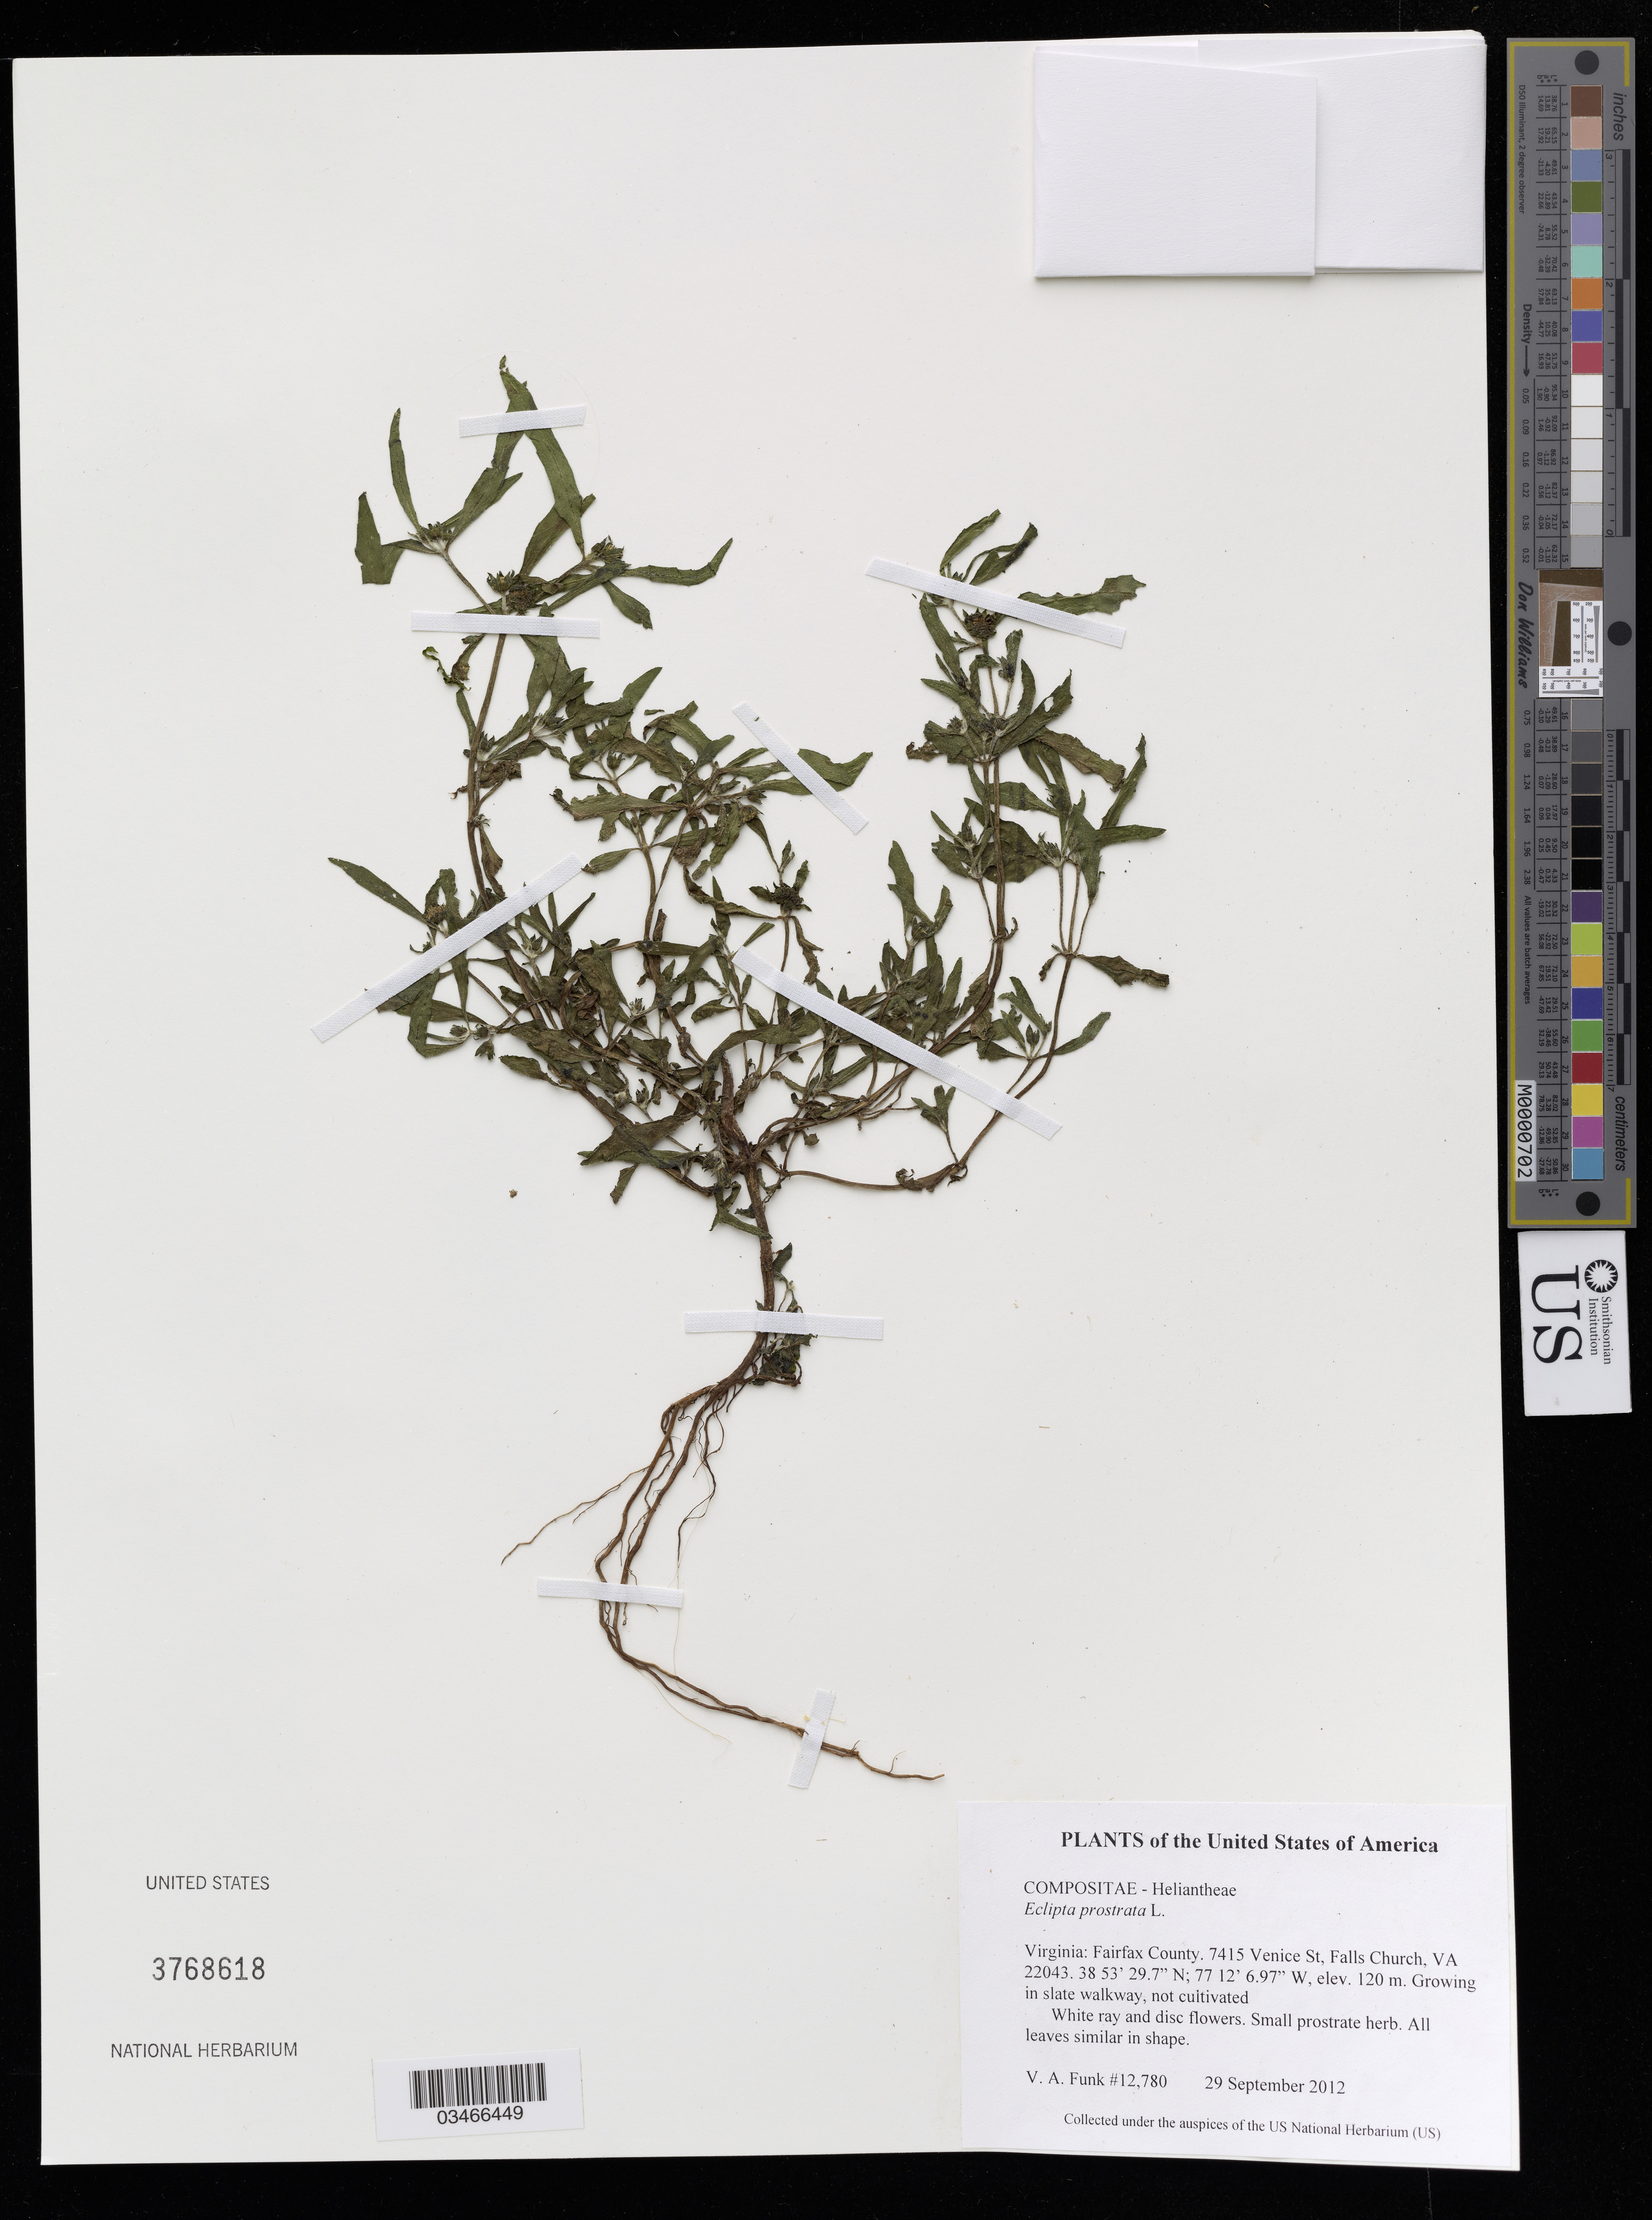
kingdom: Plantae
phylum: Tracheophyta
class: Magnoliopsida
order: Asterales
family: Asteraceae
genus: Eclipta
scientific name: Eclipta prostrata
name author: (L.) L.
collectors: V. Funk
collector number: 12,780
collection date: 2012-09-29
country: United States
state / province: Virginia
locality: Fairfax County. 7415 Venice St. Falls Church, VA.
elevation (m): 120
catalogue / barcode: US 3768618